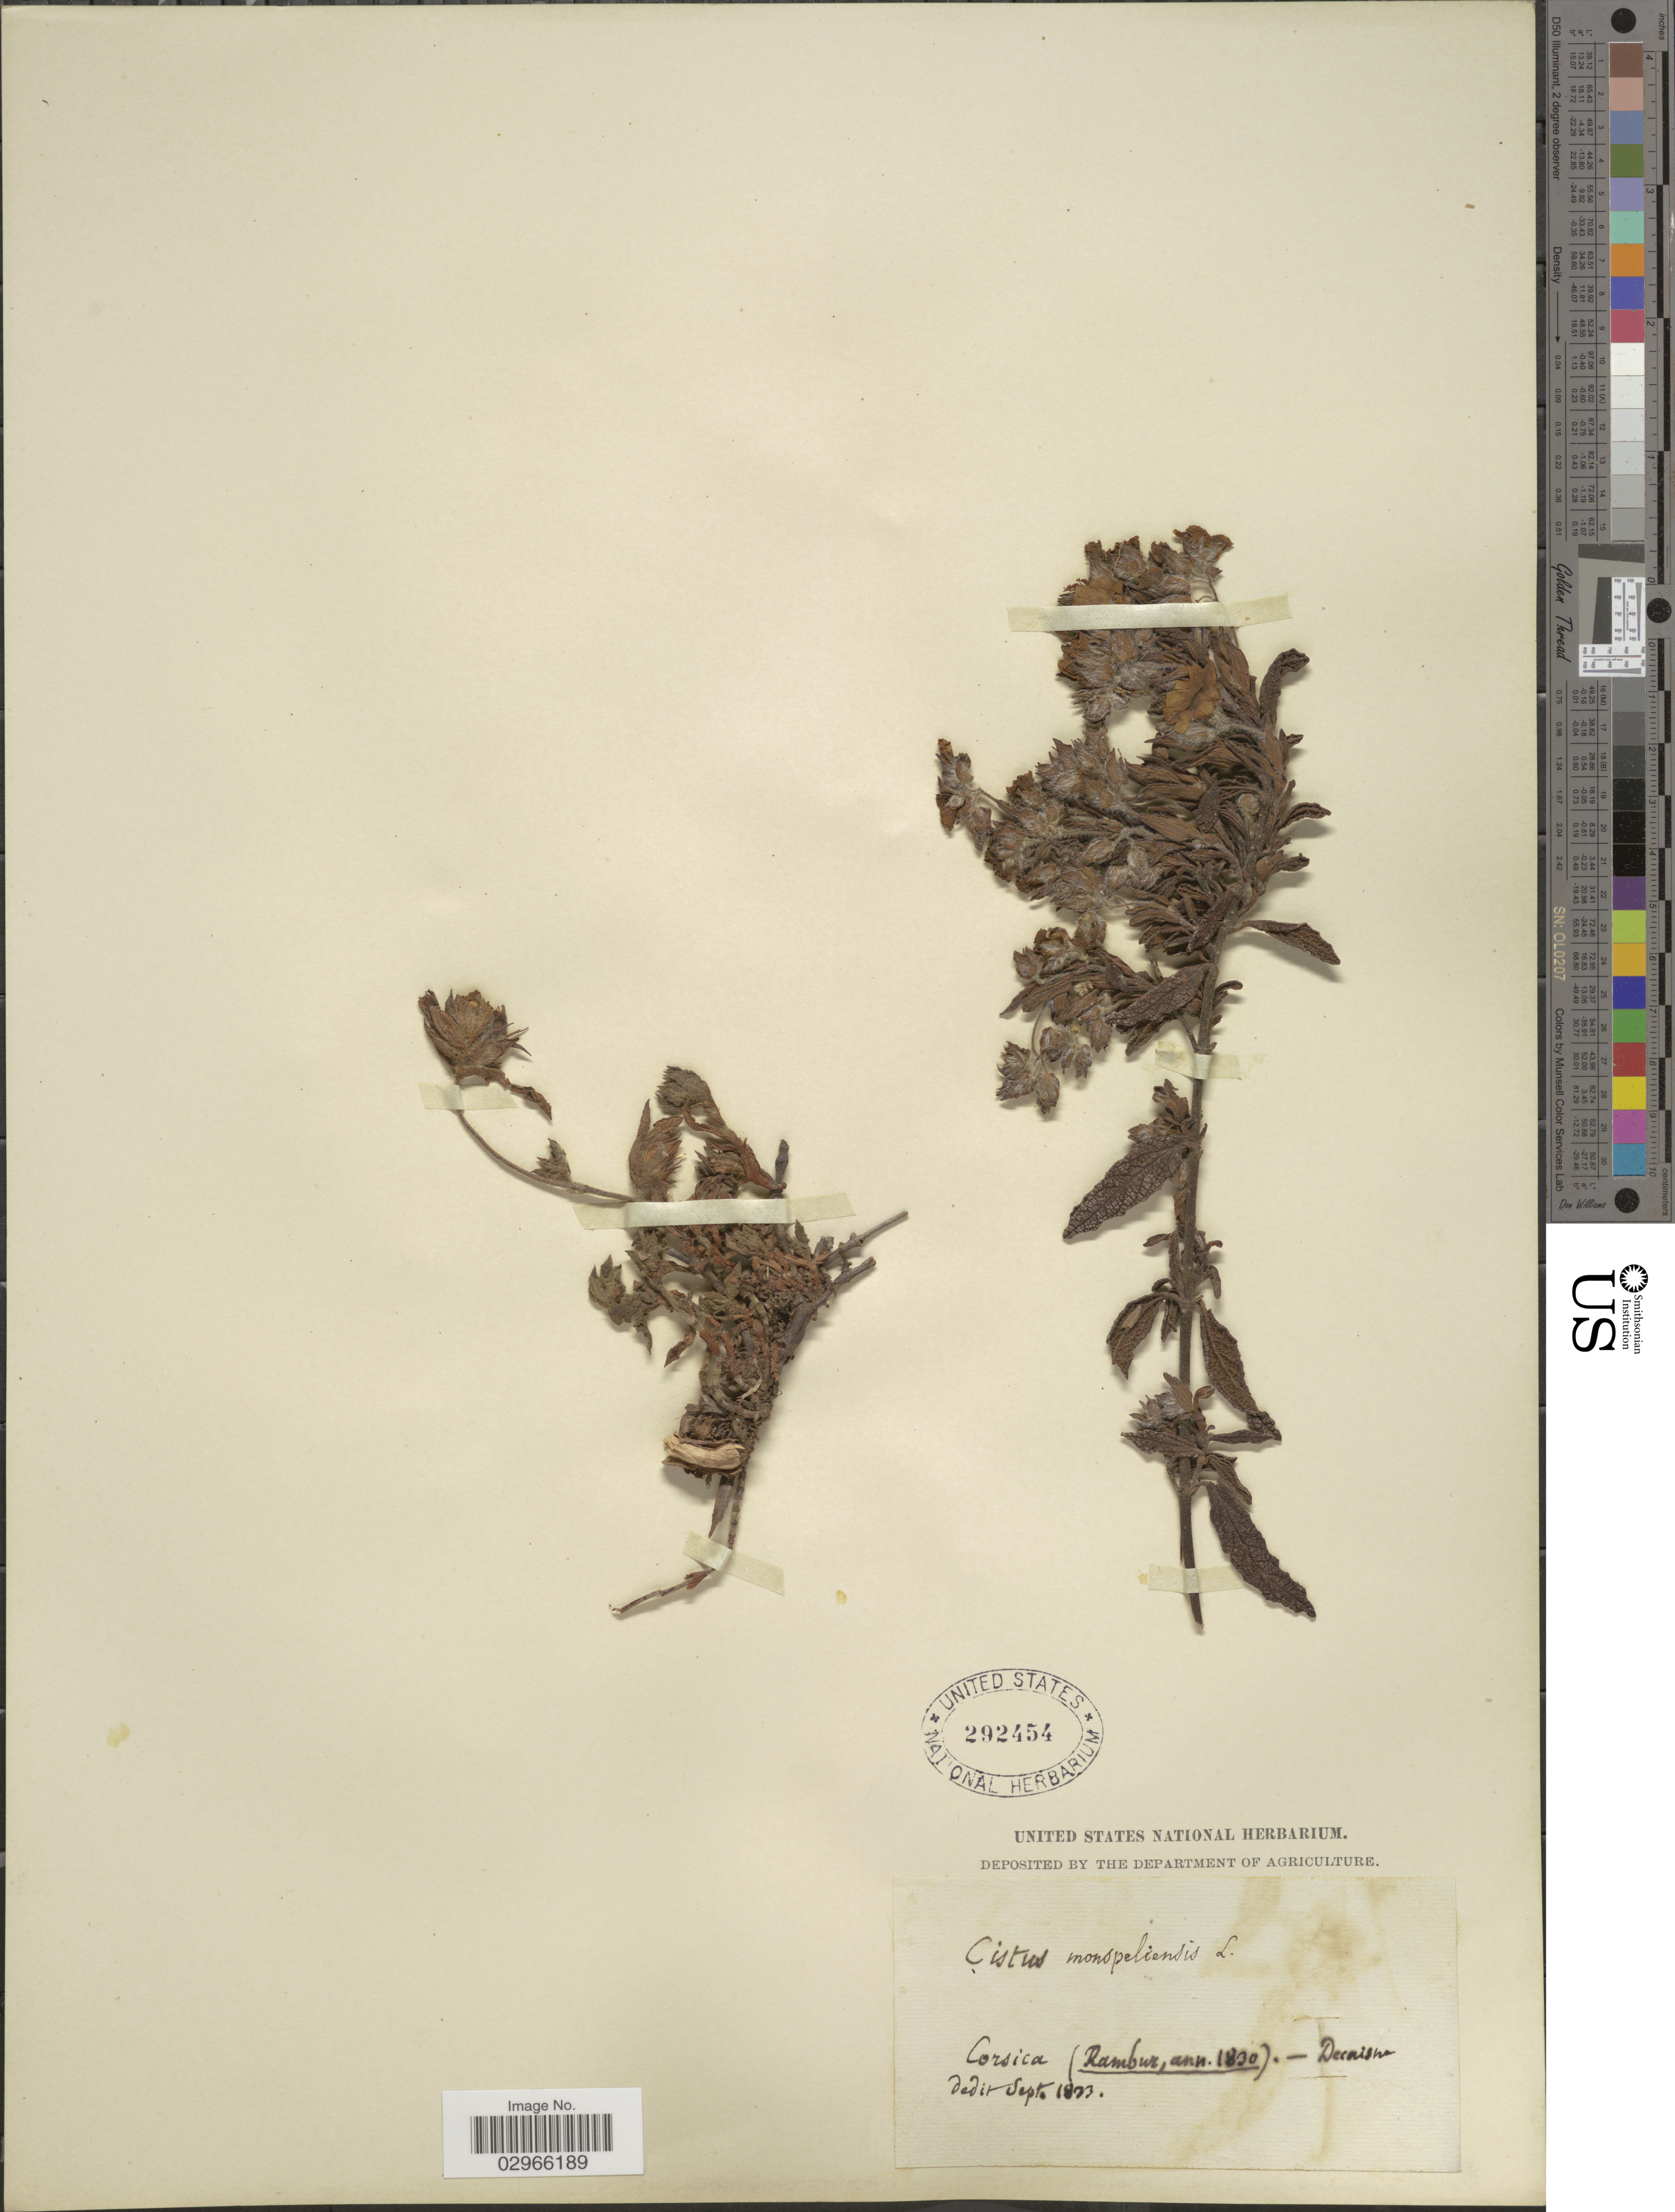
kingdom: Plantae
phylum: Tracheophyta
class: Magnoliopsida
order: Malvales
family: Cistaceae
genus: Cistus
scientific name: Cistus monspeliensis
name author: L.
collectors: Rambur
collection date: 1830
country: France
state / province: Corsica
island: Corse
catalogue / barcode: US 292454